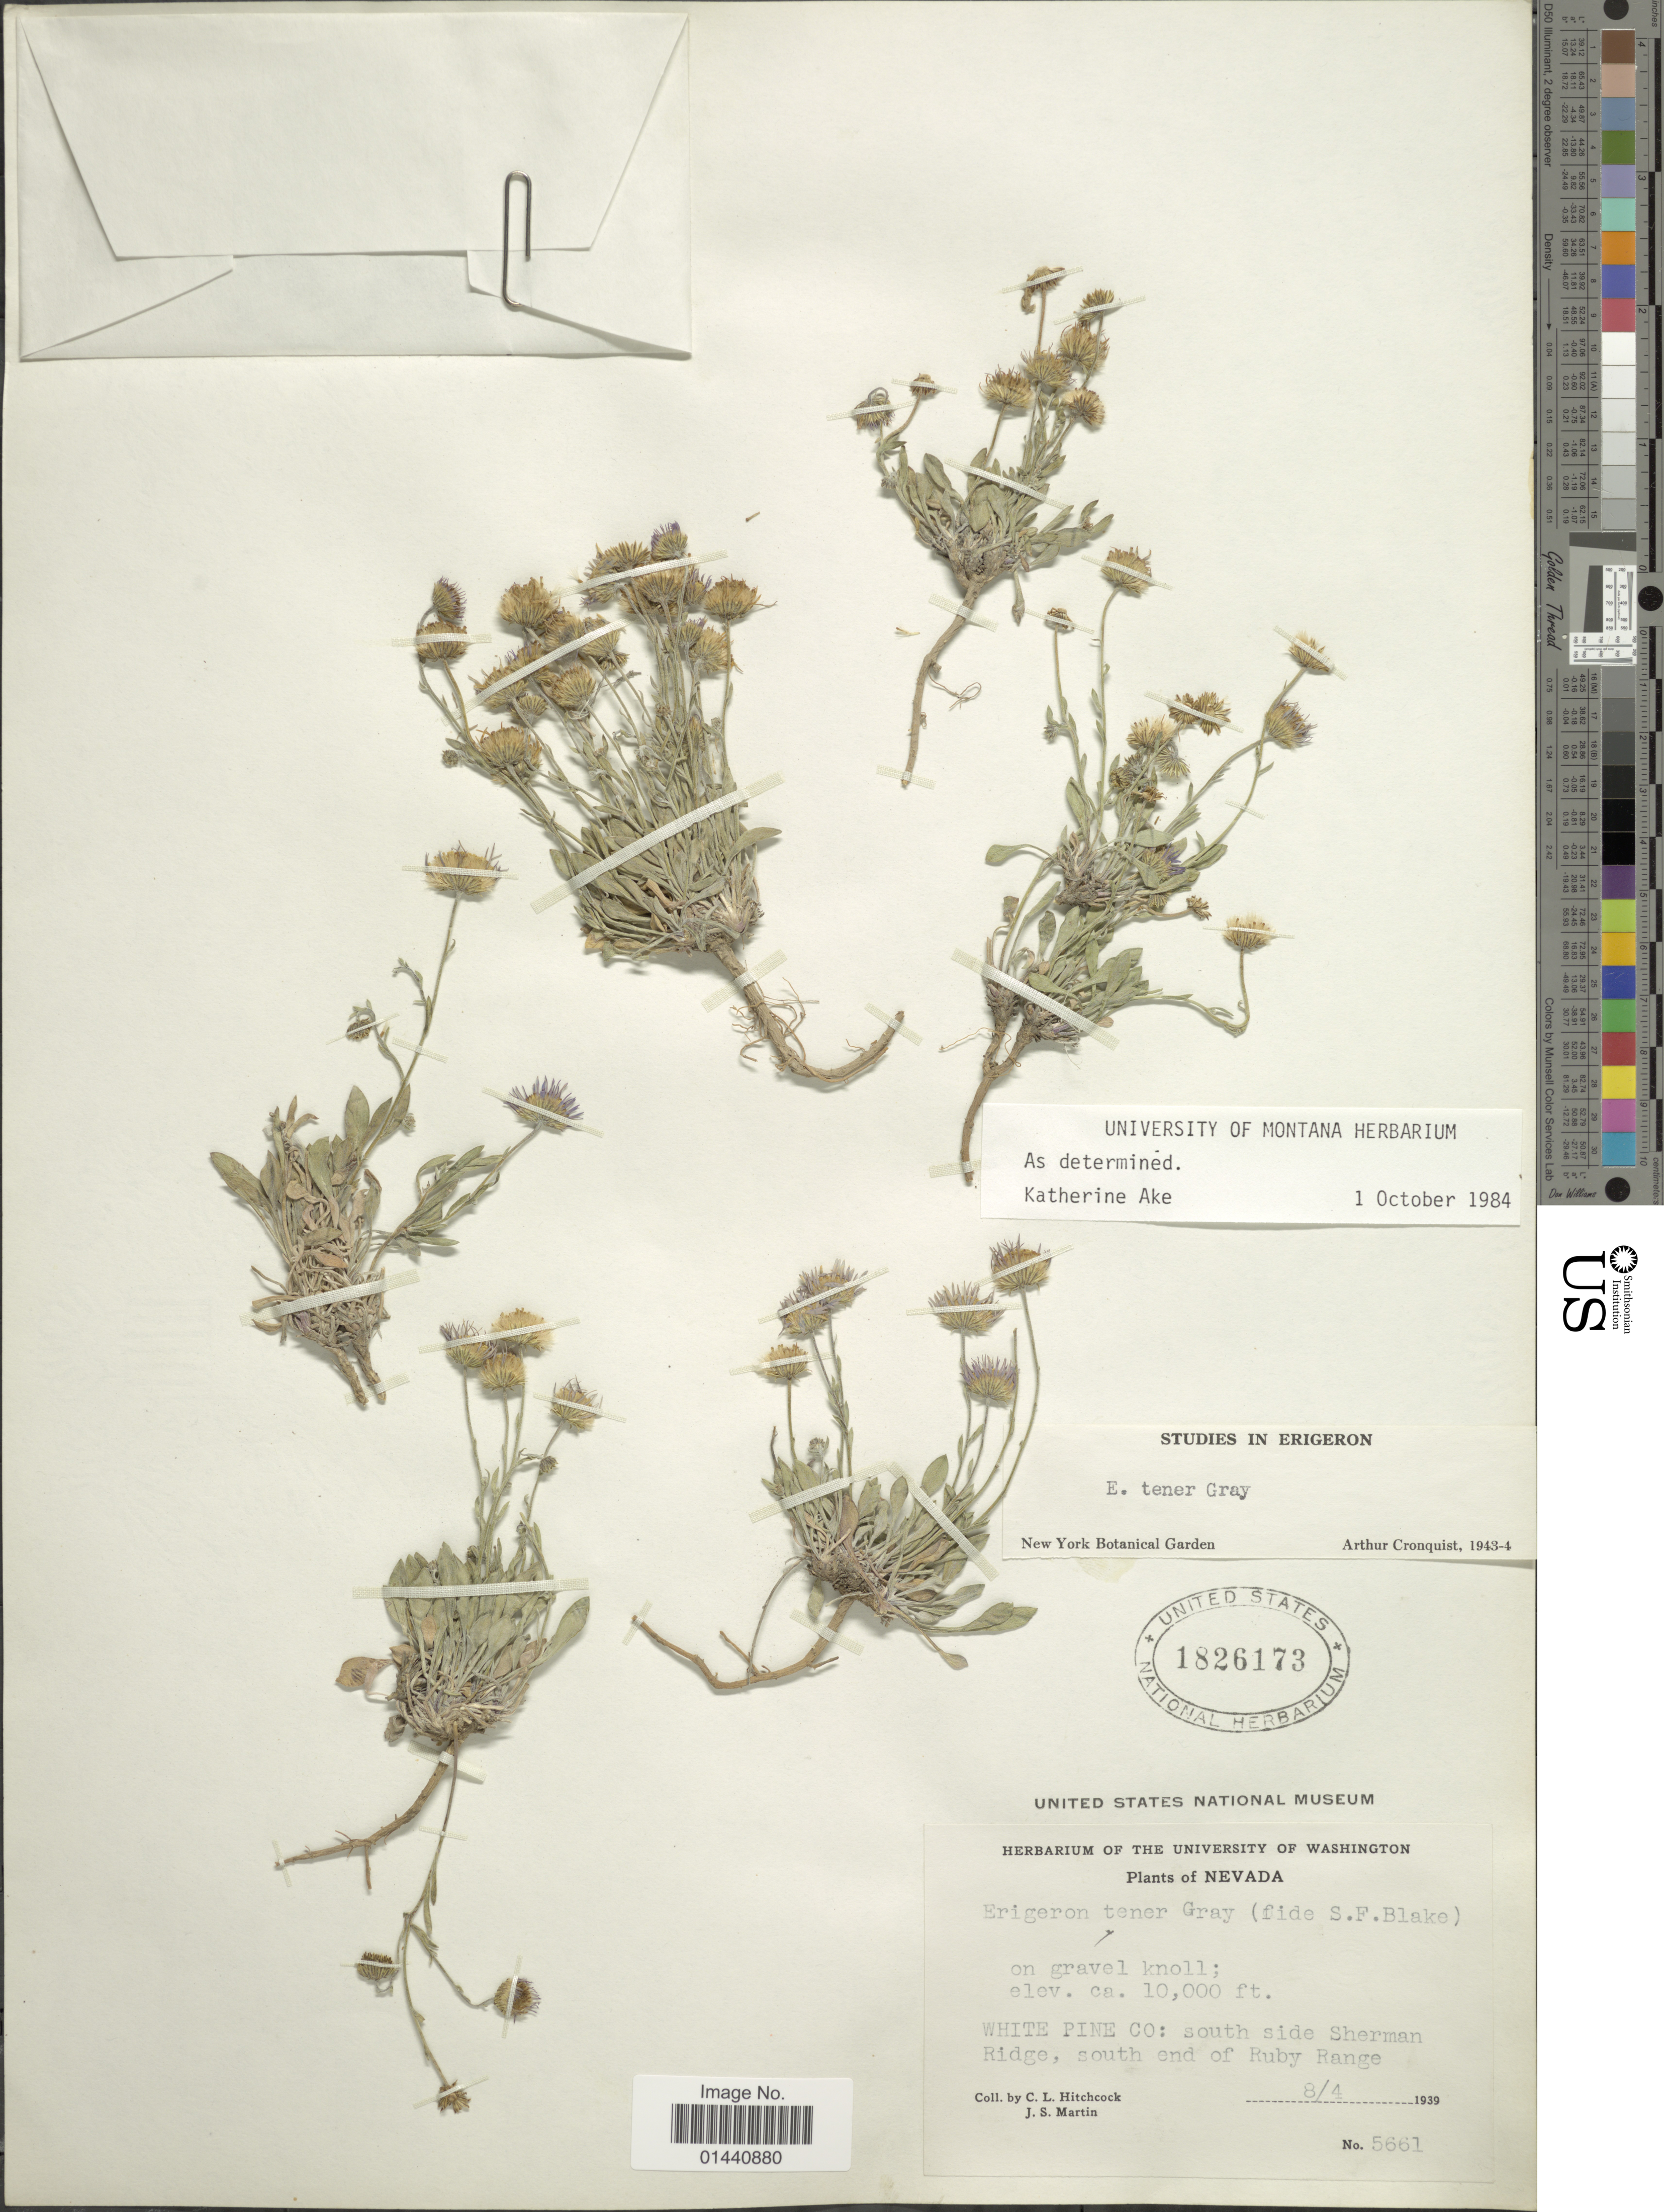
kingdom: Plantae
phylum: Tracheophyta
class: Magnoliopsida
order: Asterales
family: Asteraceae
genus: Erigeron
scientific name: Erigeron tener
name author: A. Gray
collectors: C. L. Hitchcock & J. S. Martin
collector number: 5661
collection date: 1939-08-04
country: United States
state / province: Nevada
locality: White Pine Co; south side Sherman Ridge, south end of Ruby Range.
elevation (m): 3048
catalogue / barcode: US 1826173